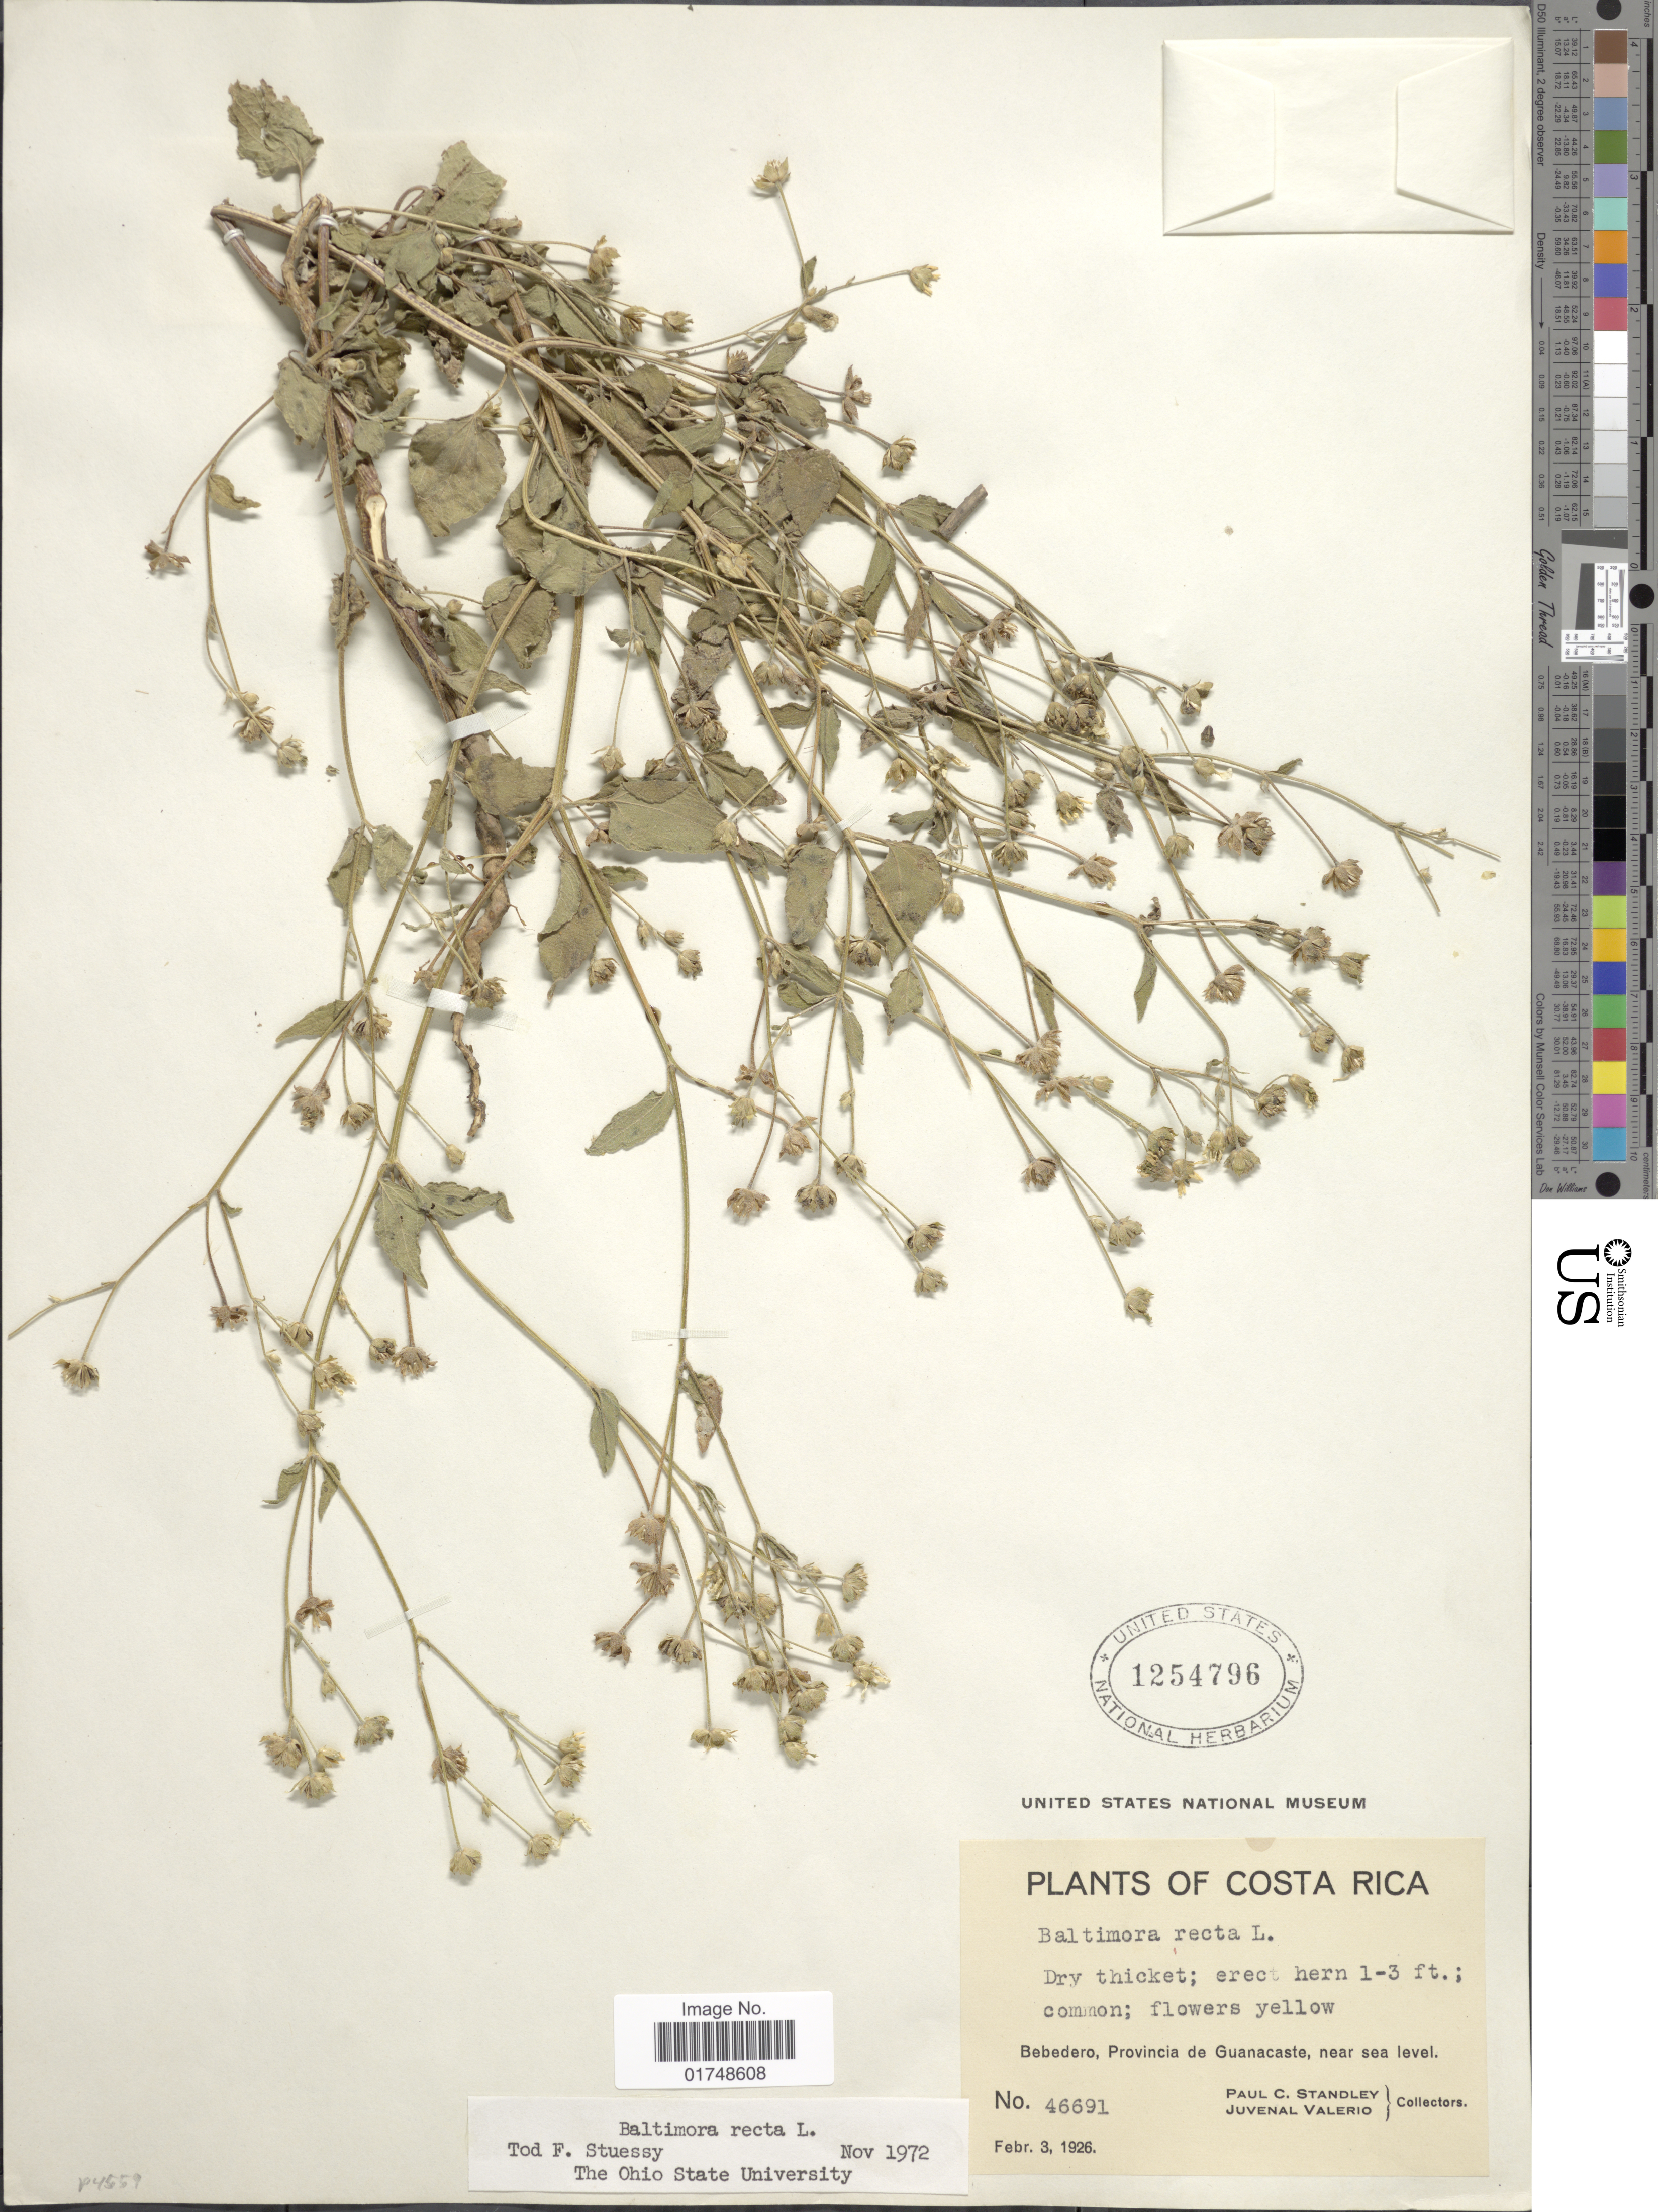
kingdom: Plantae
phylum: Tracheophyta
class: Magnoliopsida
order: Asterales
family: Asteraceae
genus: Baltimora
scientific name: Baltimora recta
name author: L.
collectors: P. C. Standley & J. Valerio R.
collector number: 46691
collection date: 1926-02-03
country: Costa Rica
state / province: Guanacaste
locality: Bebedero, Provincia de Guanacaste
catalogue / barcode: US 1254796